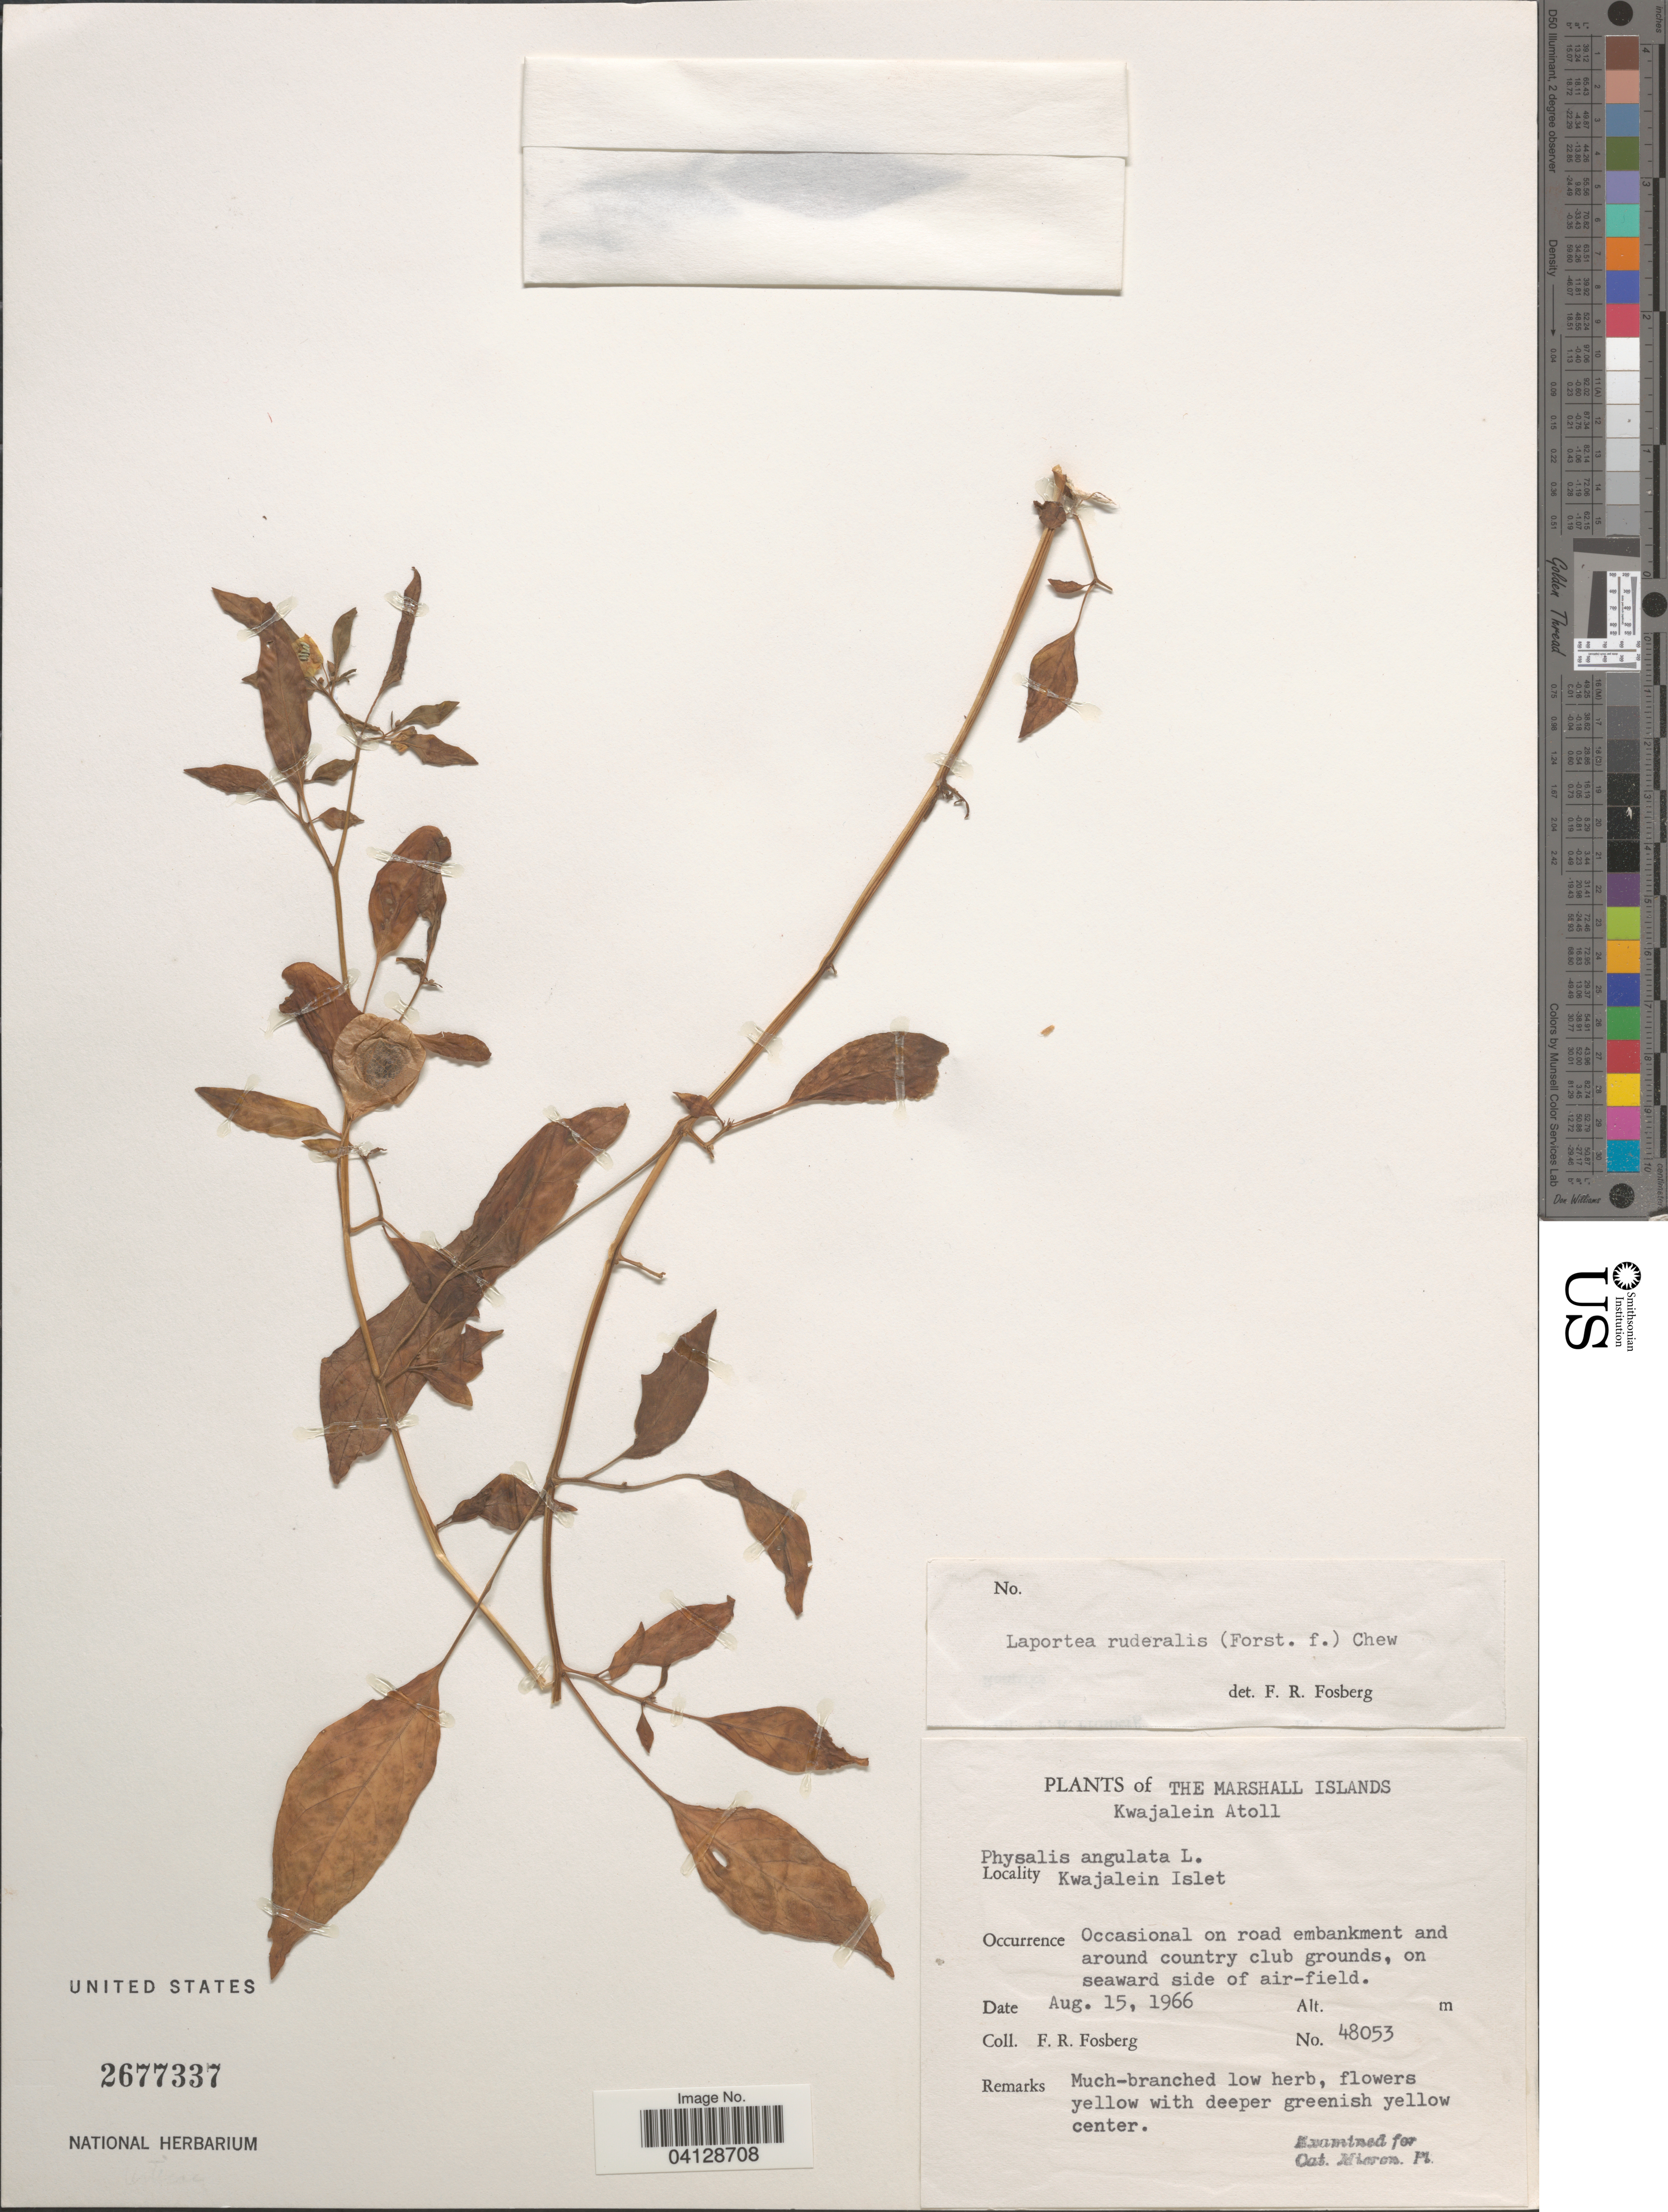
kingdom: Plantae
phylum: Tracheophyta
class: Magnoliopsida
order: Rosales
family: Urticaceae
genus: Laportea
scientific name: Laportea ruderalis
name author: (G. Forst.) Chew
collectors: F. R. Fosberg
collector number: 48053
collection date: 1966-08-15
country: Marshall Islands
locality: Kwajalein Atoll. Kwajalein Islet.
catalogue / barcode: US 2677337